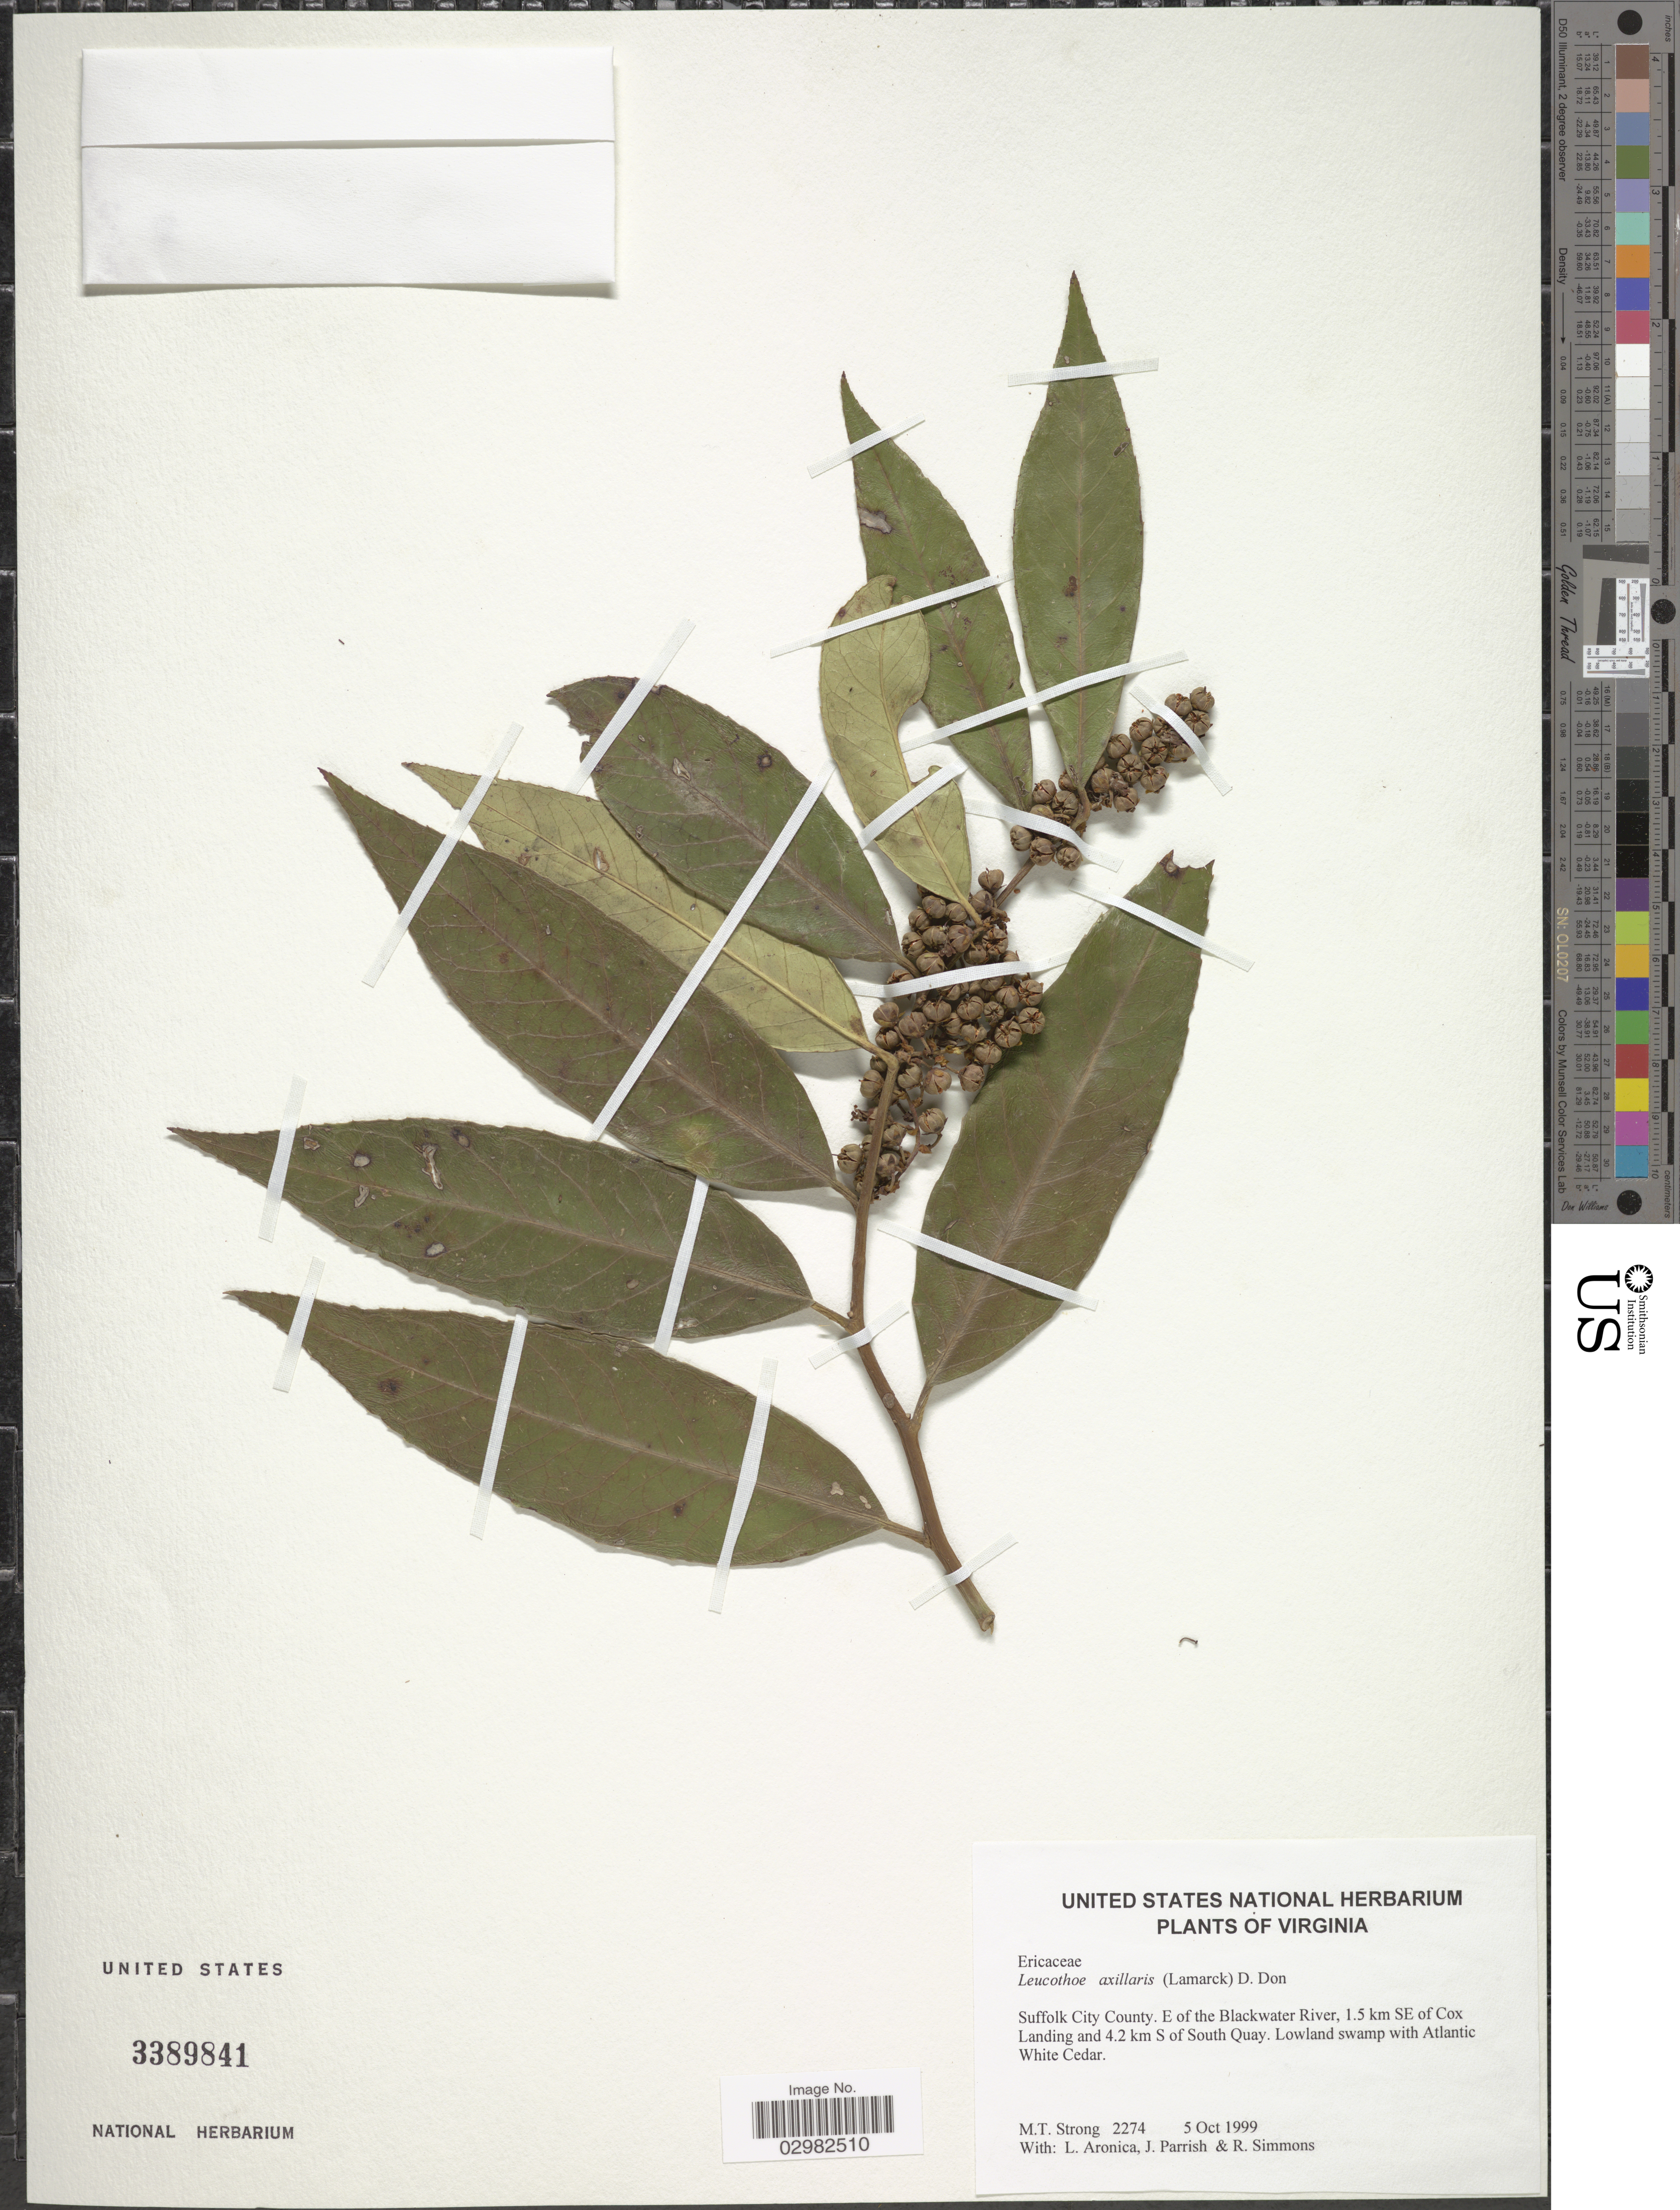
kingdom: Plantae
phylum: Tracheophyta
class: Magnoliopsida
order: Ericales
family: Ericaceae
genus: Leucothoe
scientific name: Leucothoë axillaris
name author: (Lam.) D. Don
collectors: M. T. Strong, L. Aronica, J. Parrish & R. Simmons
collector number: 2274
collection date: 1999-10-05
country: United States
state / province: Virginia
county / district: City of Suffolk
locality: Suffolk City County, E of the Blackwater River, 1.5 km SE of Cox Landing and 4.2 km S of South Quay.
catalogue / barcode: US 3389841